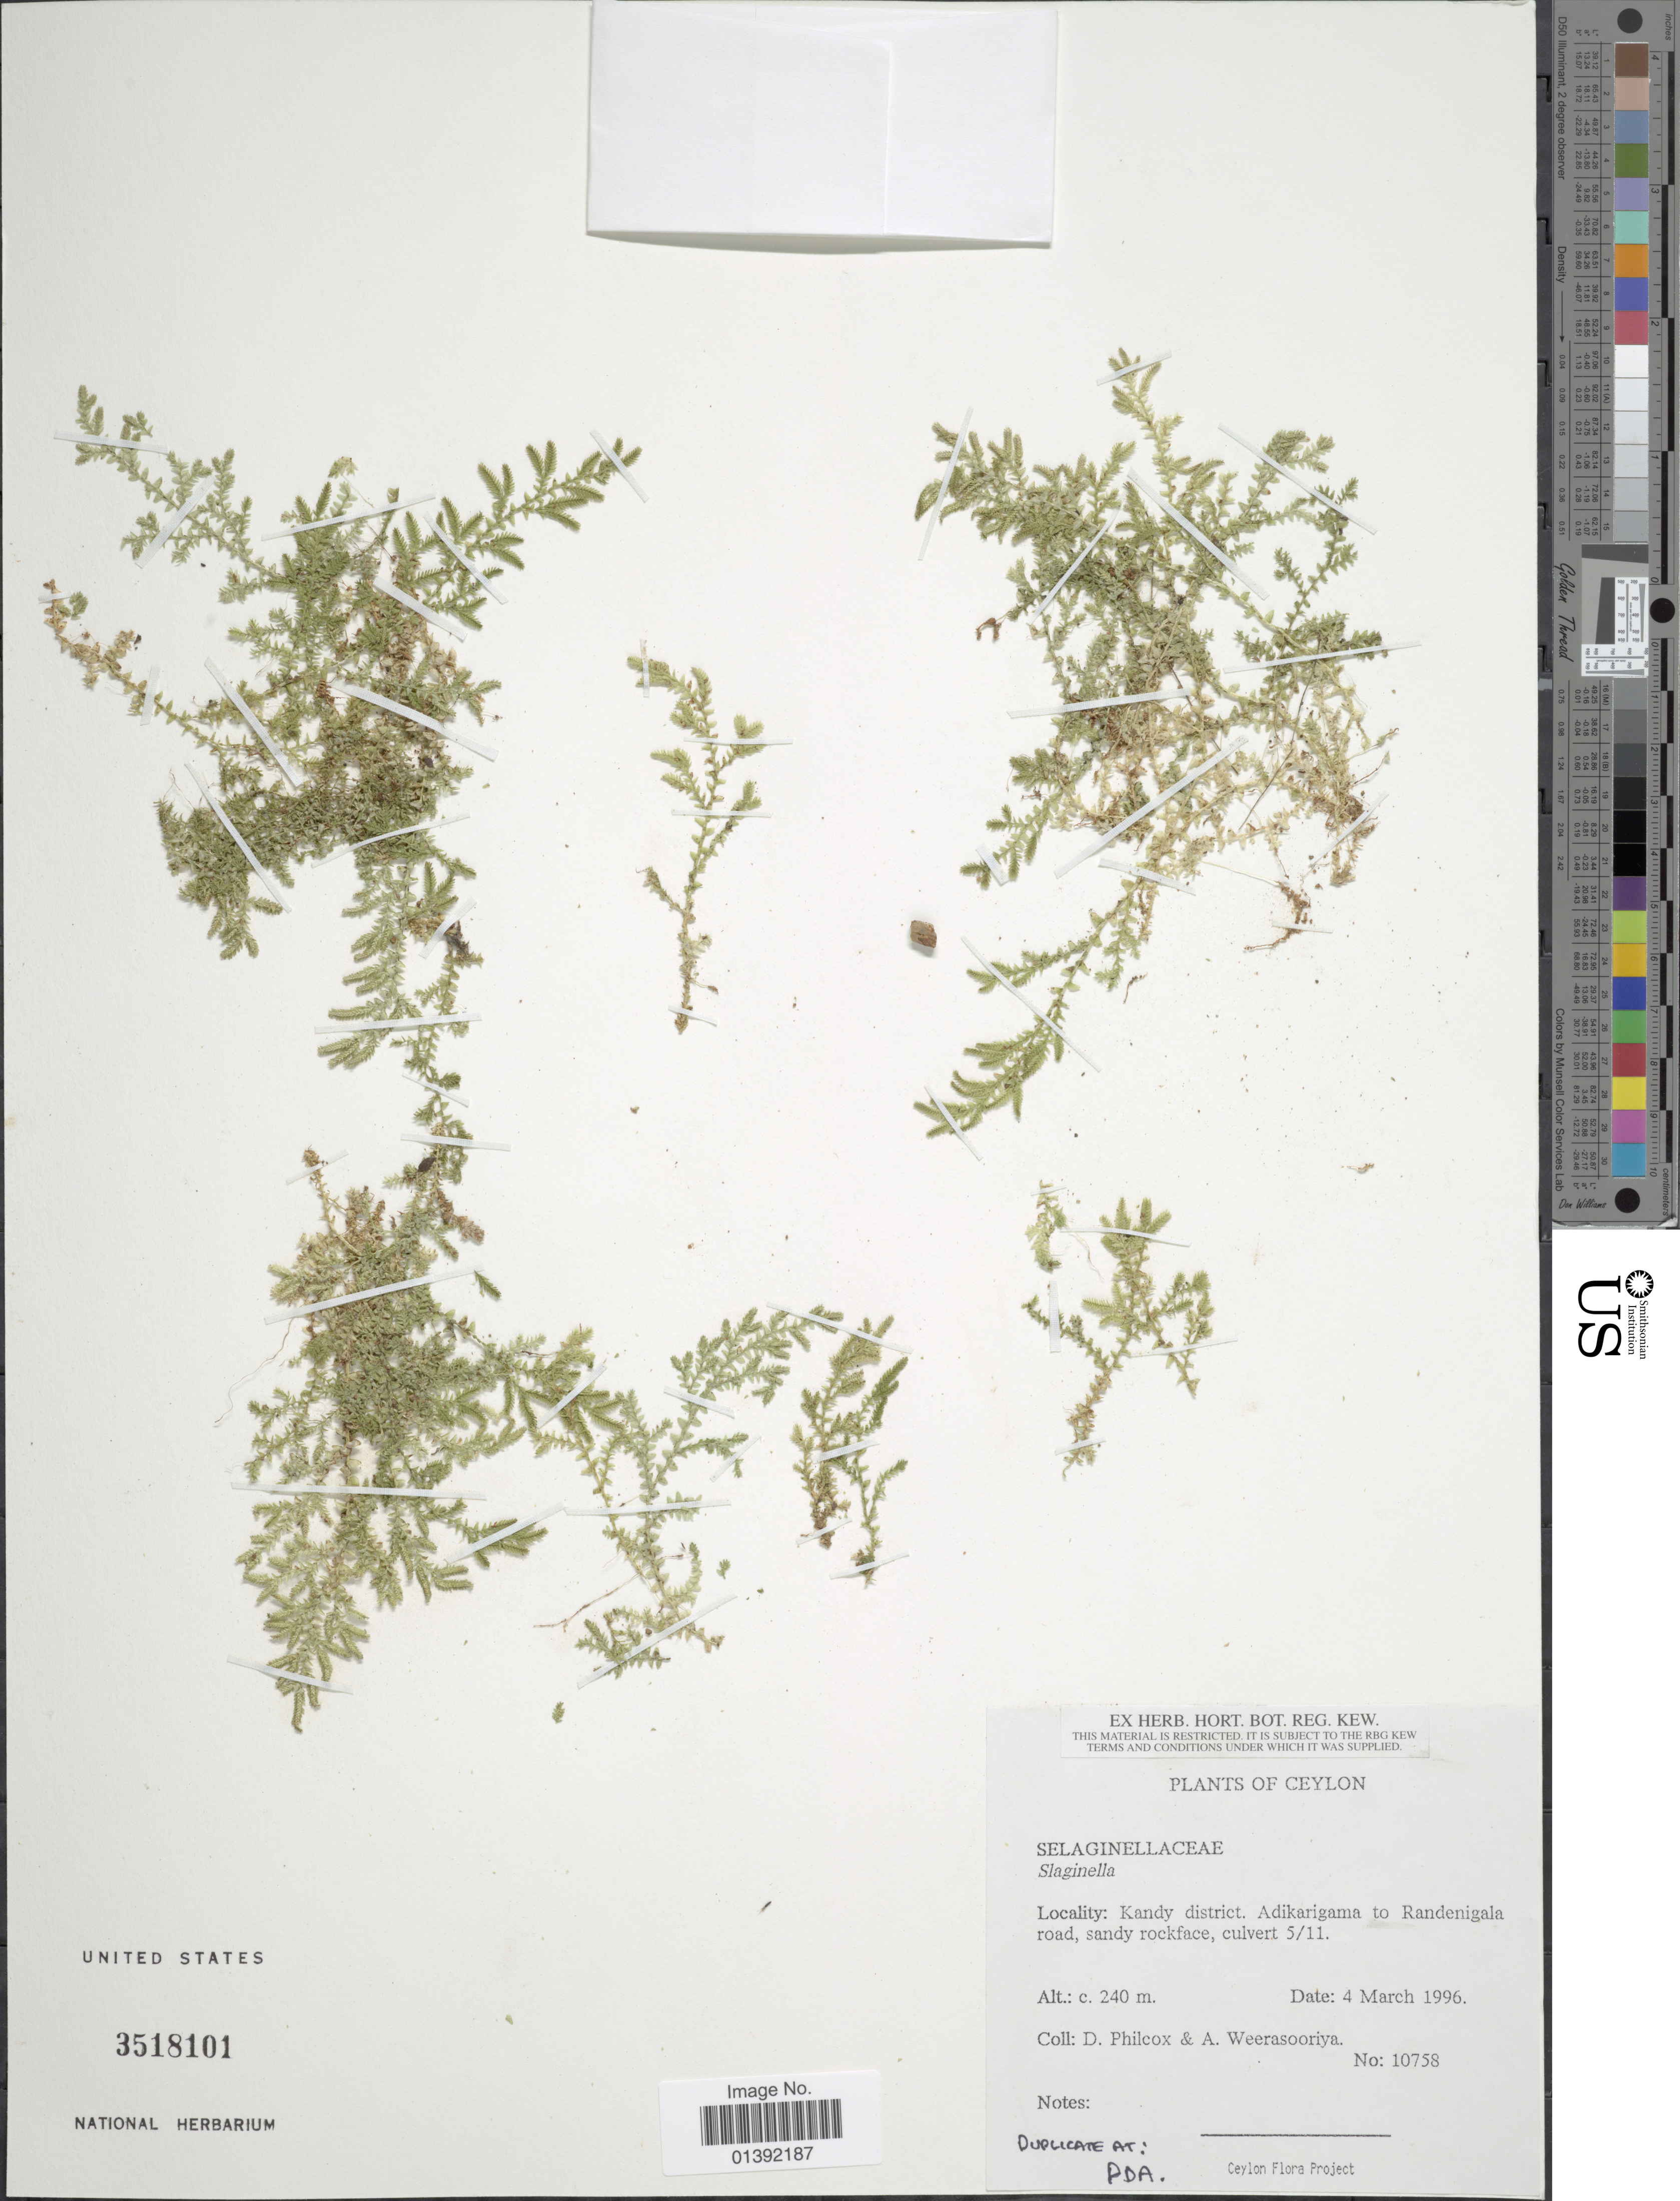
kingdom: Plantae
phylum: Tracheophyta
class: Lycopodiopsida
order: Selaginellales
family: Selaginellaceae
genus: Selaginella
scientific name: Selaginella sp.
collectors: D. Philcox & A. Weerasooriya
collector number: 10758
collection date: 1996-03-04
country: Sri Lanka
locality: Ceylon, Kandy district, Adikarigana to Randenigala road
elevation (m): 240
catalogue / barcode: US 3518101